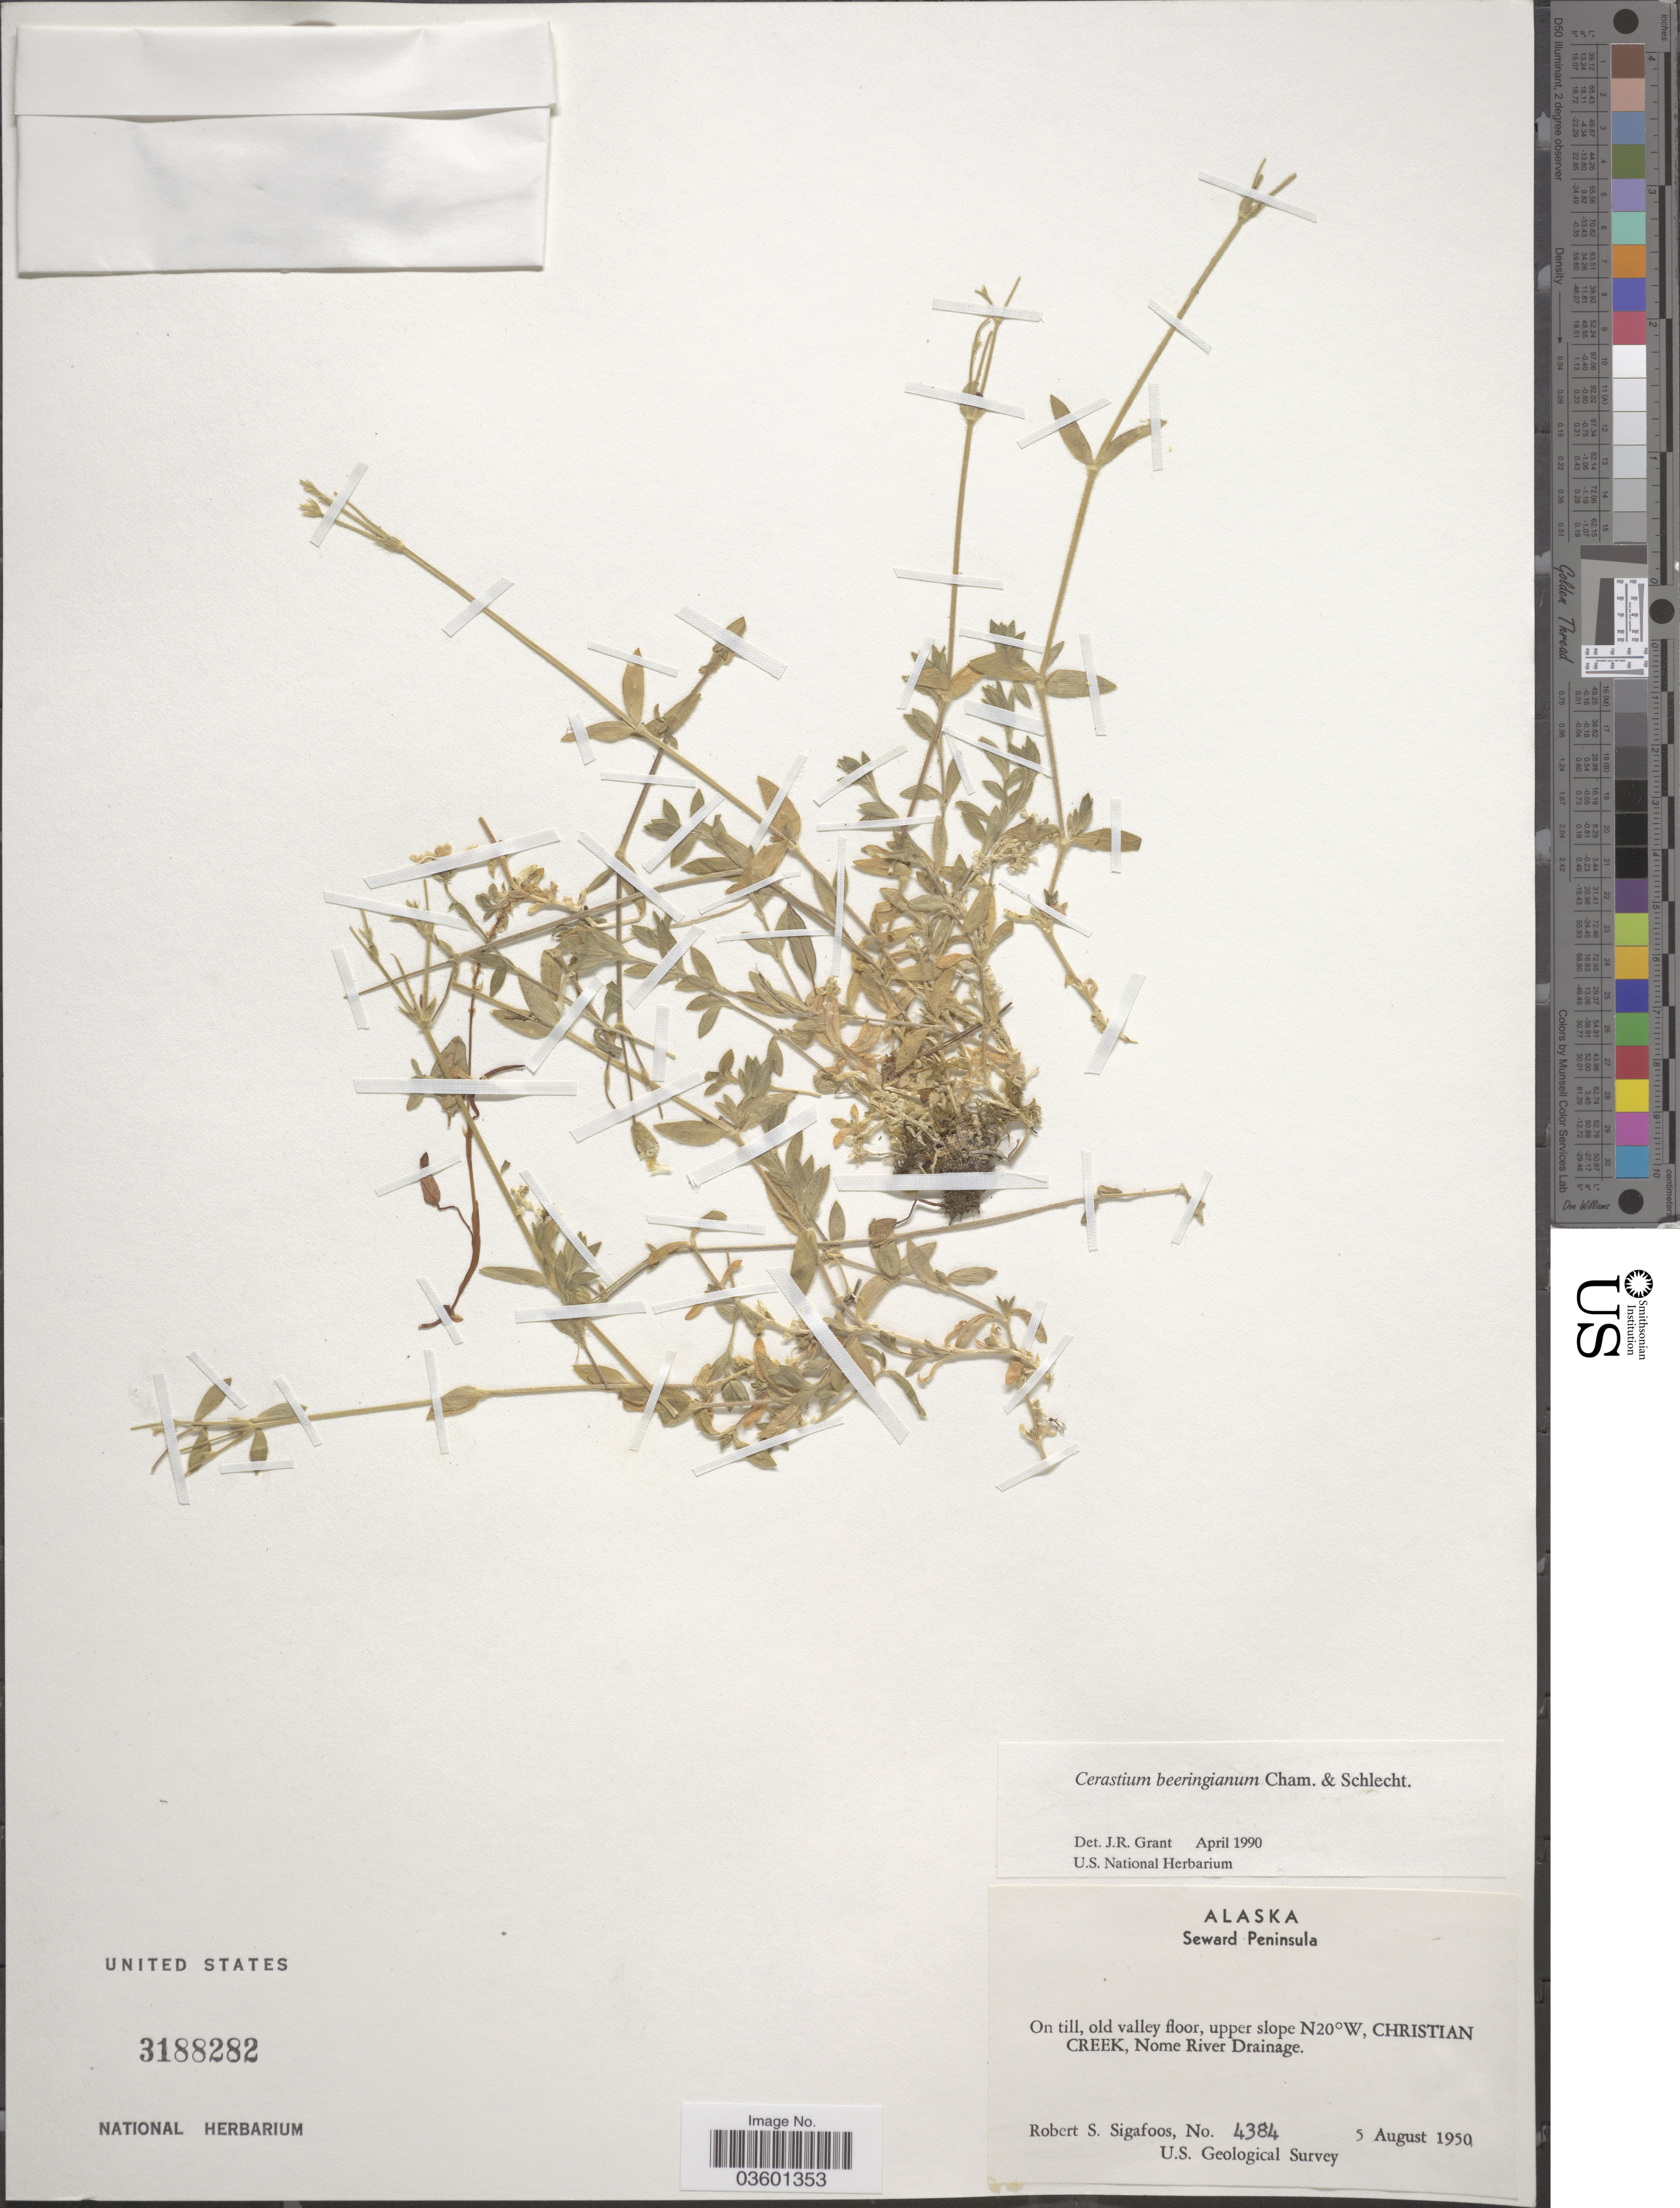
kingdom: Plantae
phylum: Tracheophyta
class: Magnoliopsida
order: Caryophyllales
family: Caryophyllaceae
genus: Cerastium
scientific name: Cerastium beeringianum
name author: Cham. & Schltdl.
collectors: R. Sigafoos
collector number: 4384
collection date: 1950-08-05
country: United States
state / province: Alaska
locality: Seward Peninsula. On till, old valley floor, upper slope N20° W, Christian Creek, Nome River Drainage.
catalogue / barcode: US 3188282